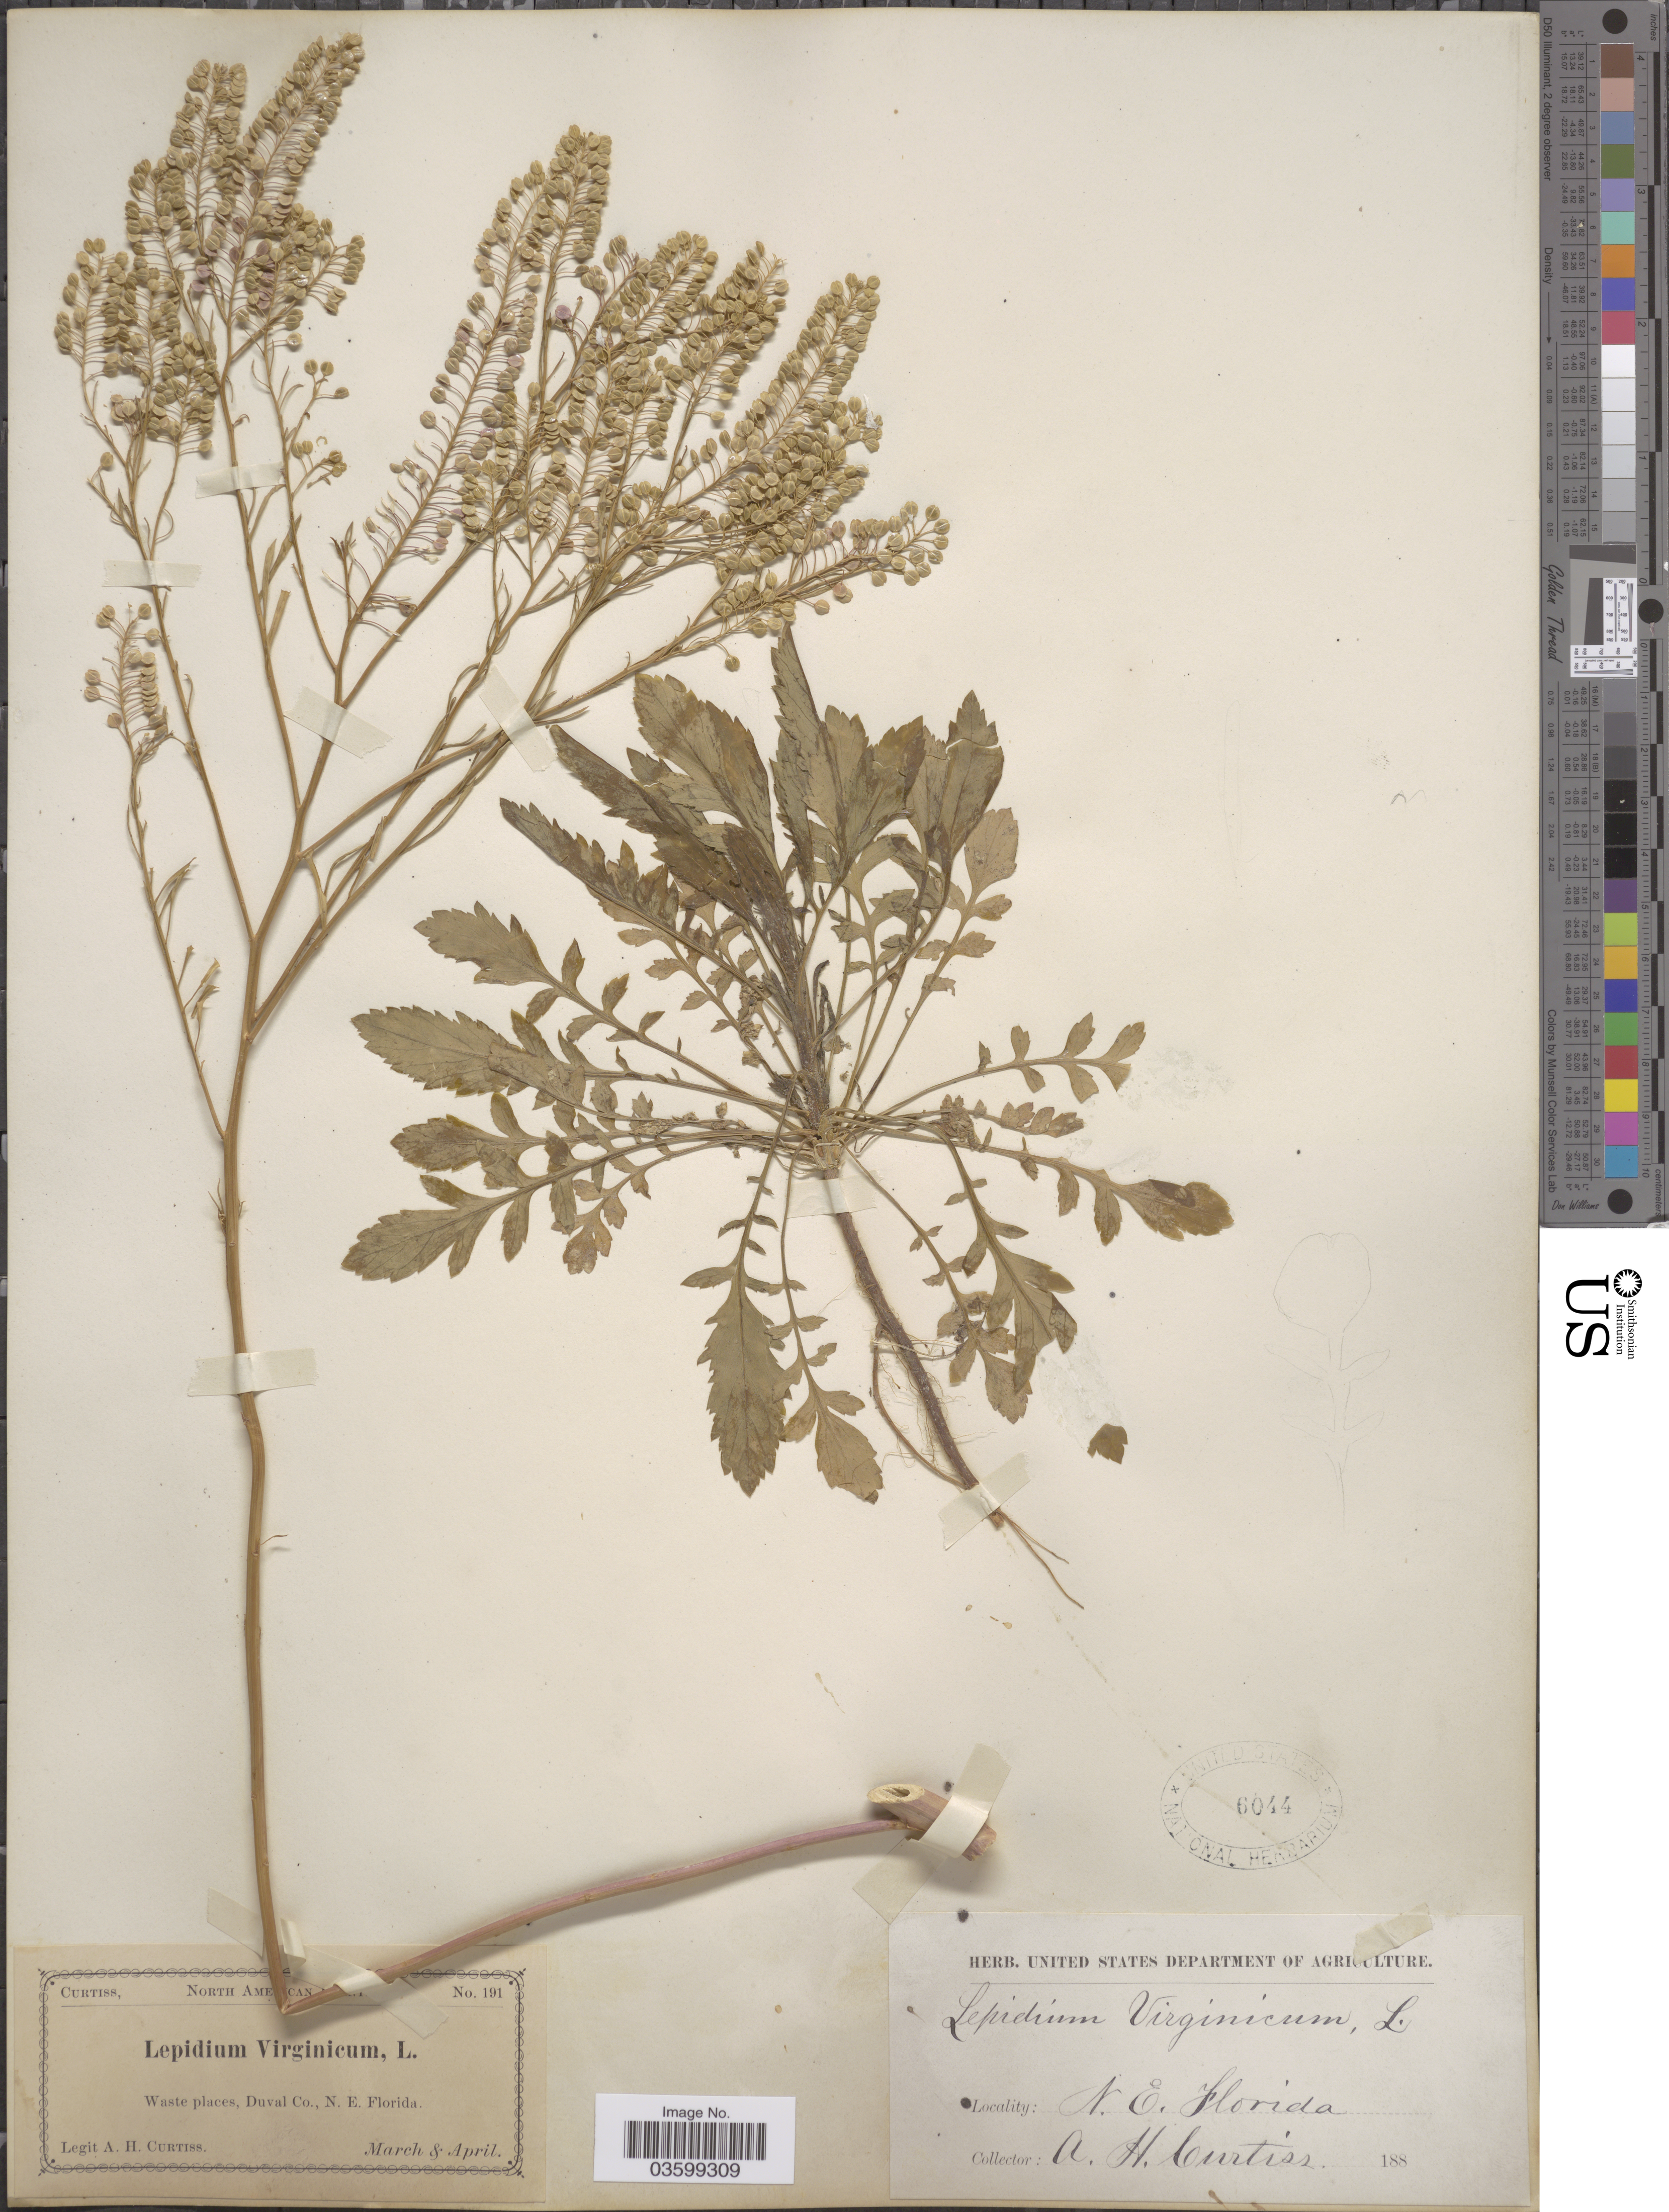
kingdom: Plantae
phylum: Tracheophyta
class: Magnoliopsida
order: Brassicales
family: Brassicaceae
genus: Lepidium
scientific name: Lepidium virginicum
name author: L.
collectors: A. H. Curtiss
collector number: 191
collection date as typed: March & April 188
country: United States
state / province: Florida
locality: Waste places, Duval Co., N. E. Florida.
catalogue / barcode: US 6044